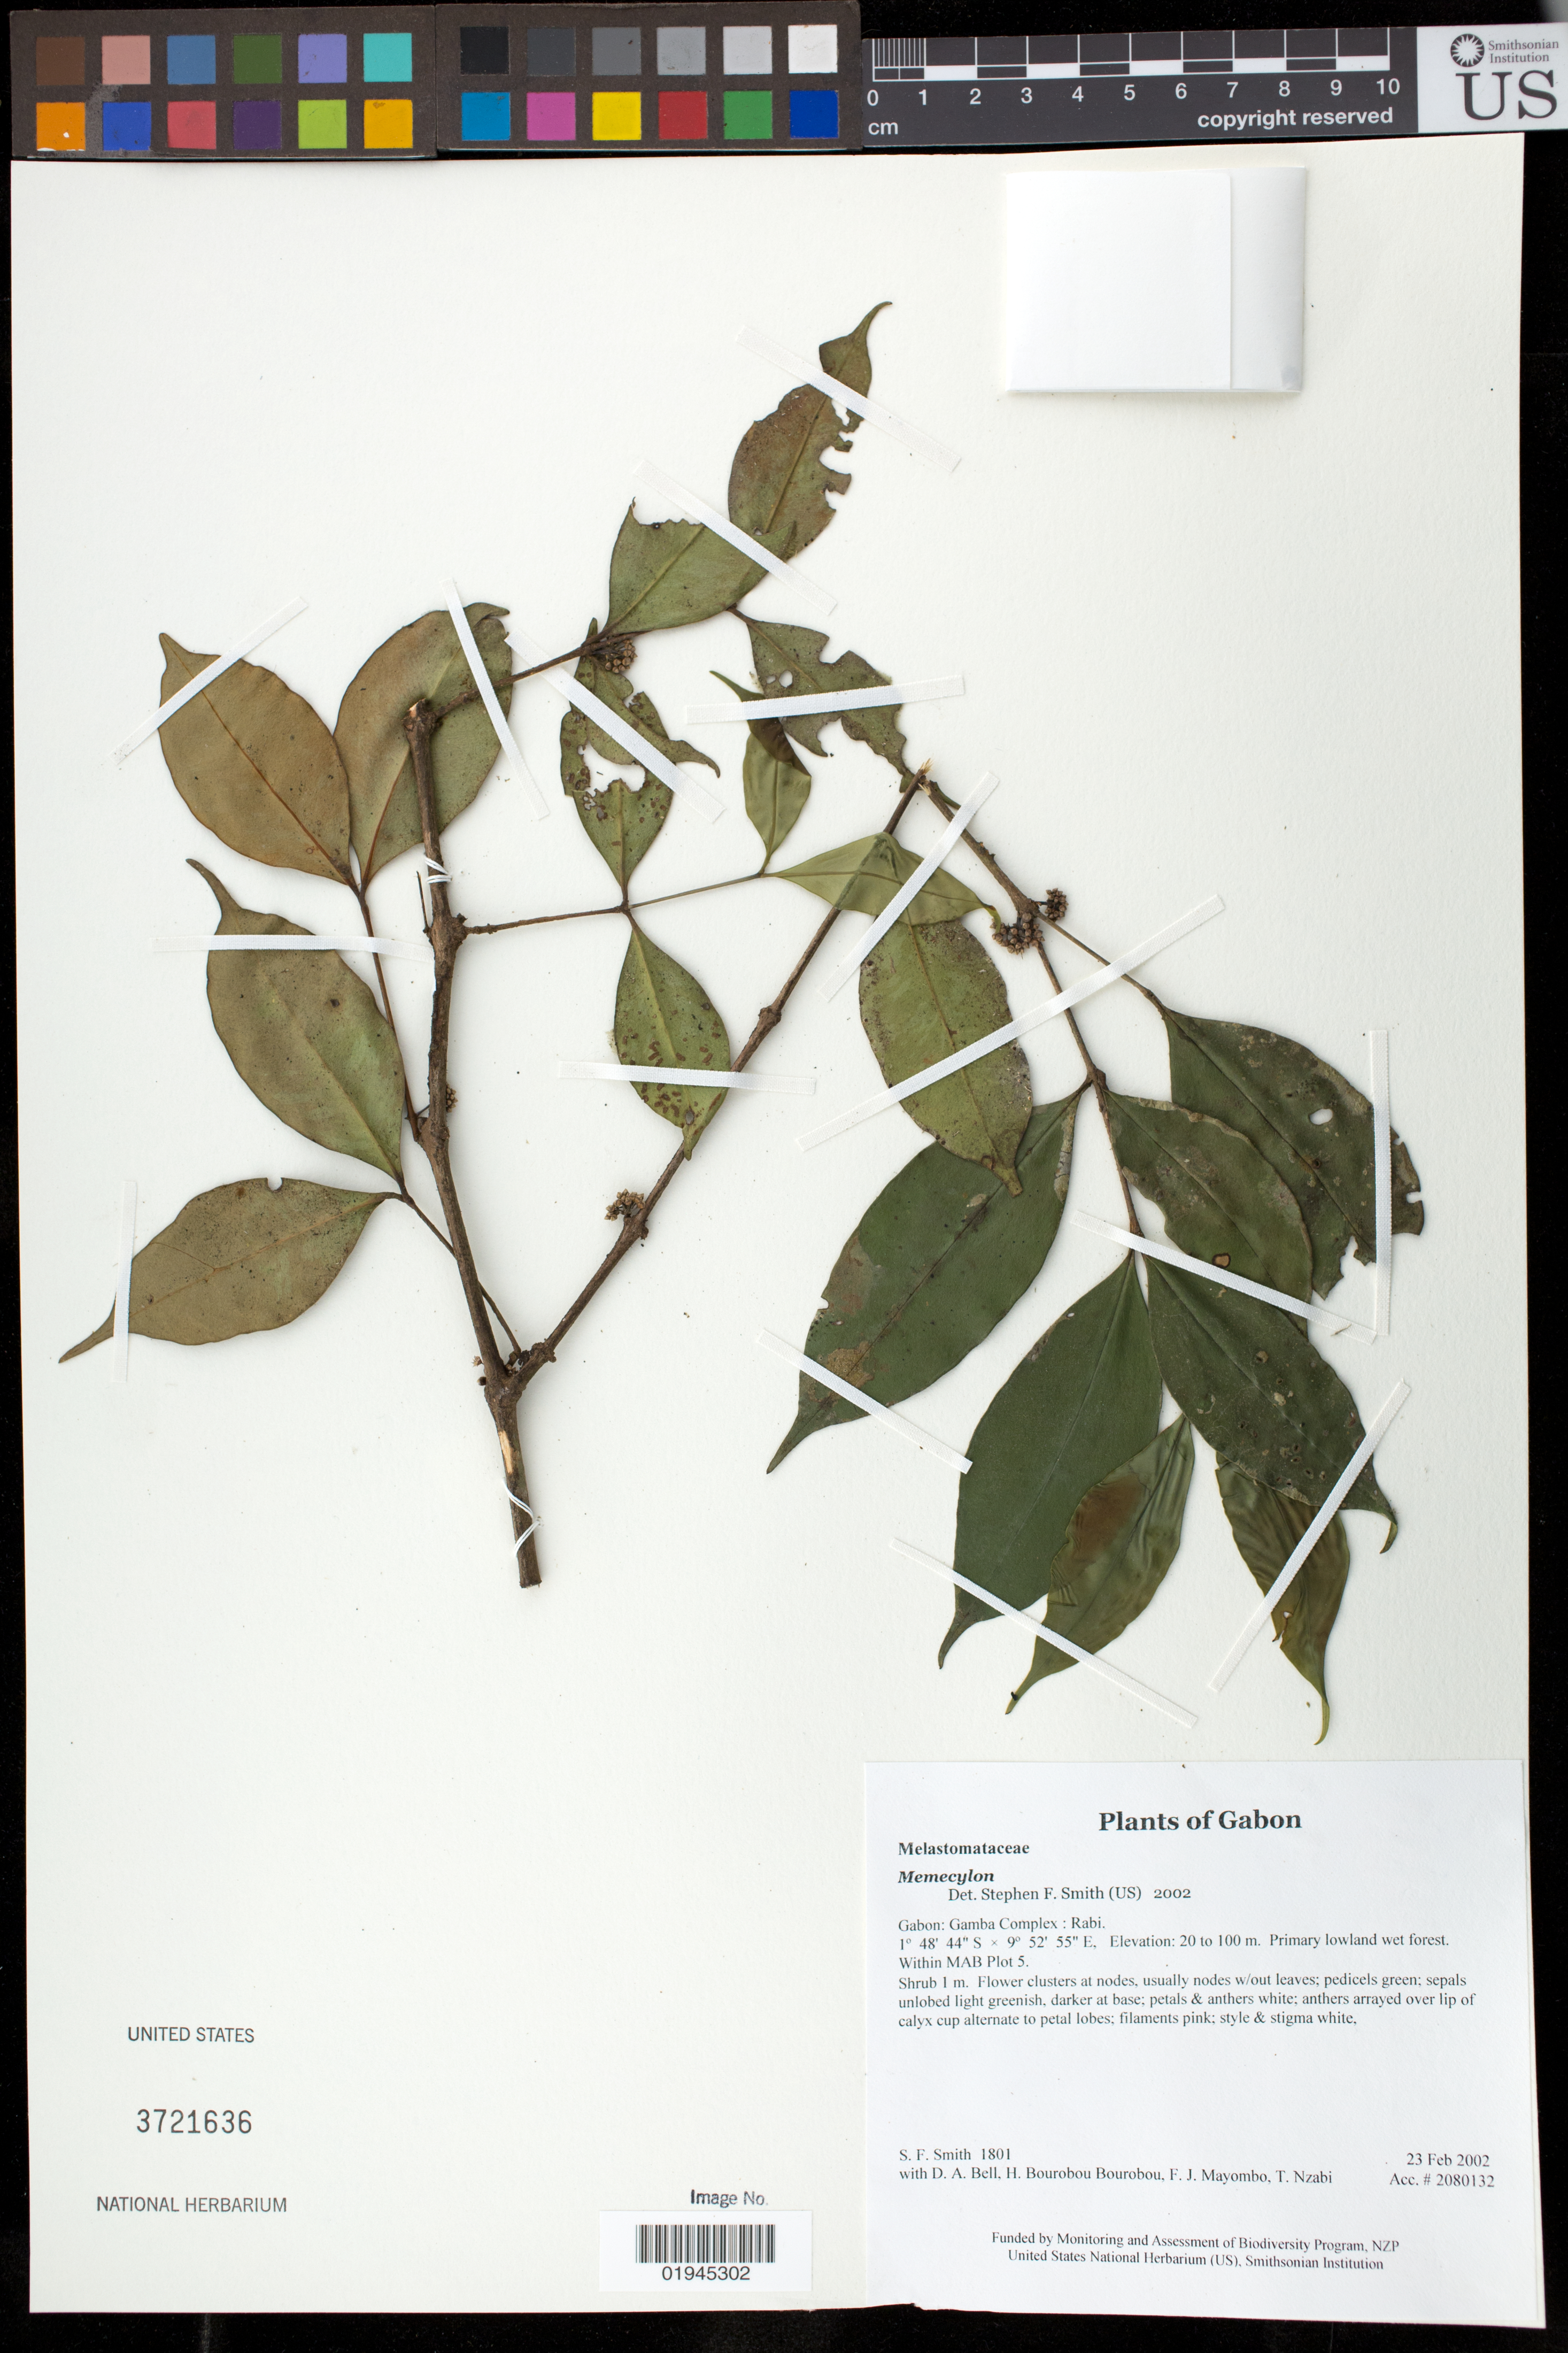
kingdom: Plantae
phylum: Tracheophyta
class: Magnoliopsida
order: Myrtales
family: Melastomataceae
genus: Memecylon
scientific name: Memecylon sp.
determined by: Smith, Stephen F., (US), NMNH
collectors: S.F. Smith, D. A. Bell, H. Bourobou Bourobou & F. J. Mayombo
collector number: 1801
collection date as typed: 23 Feb 2002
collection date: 2002-02-23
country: Gabon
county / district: Gamba Complex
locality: Rabi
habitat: Primary lowland wet forest. Within MAB Plot 5.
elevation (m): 20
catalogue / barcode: US 3721636